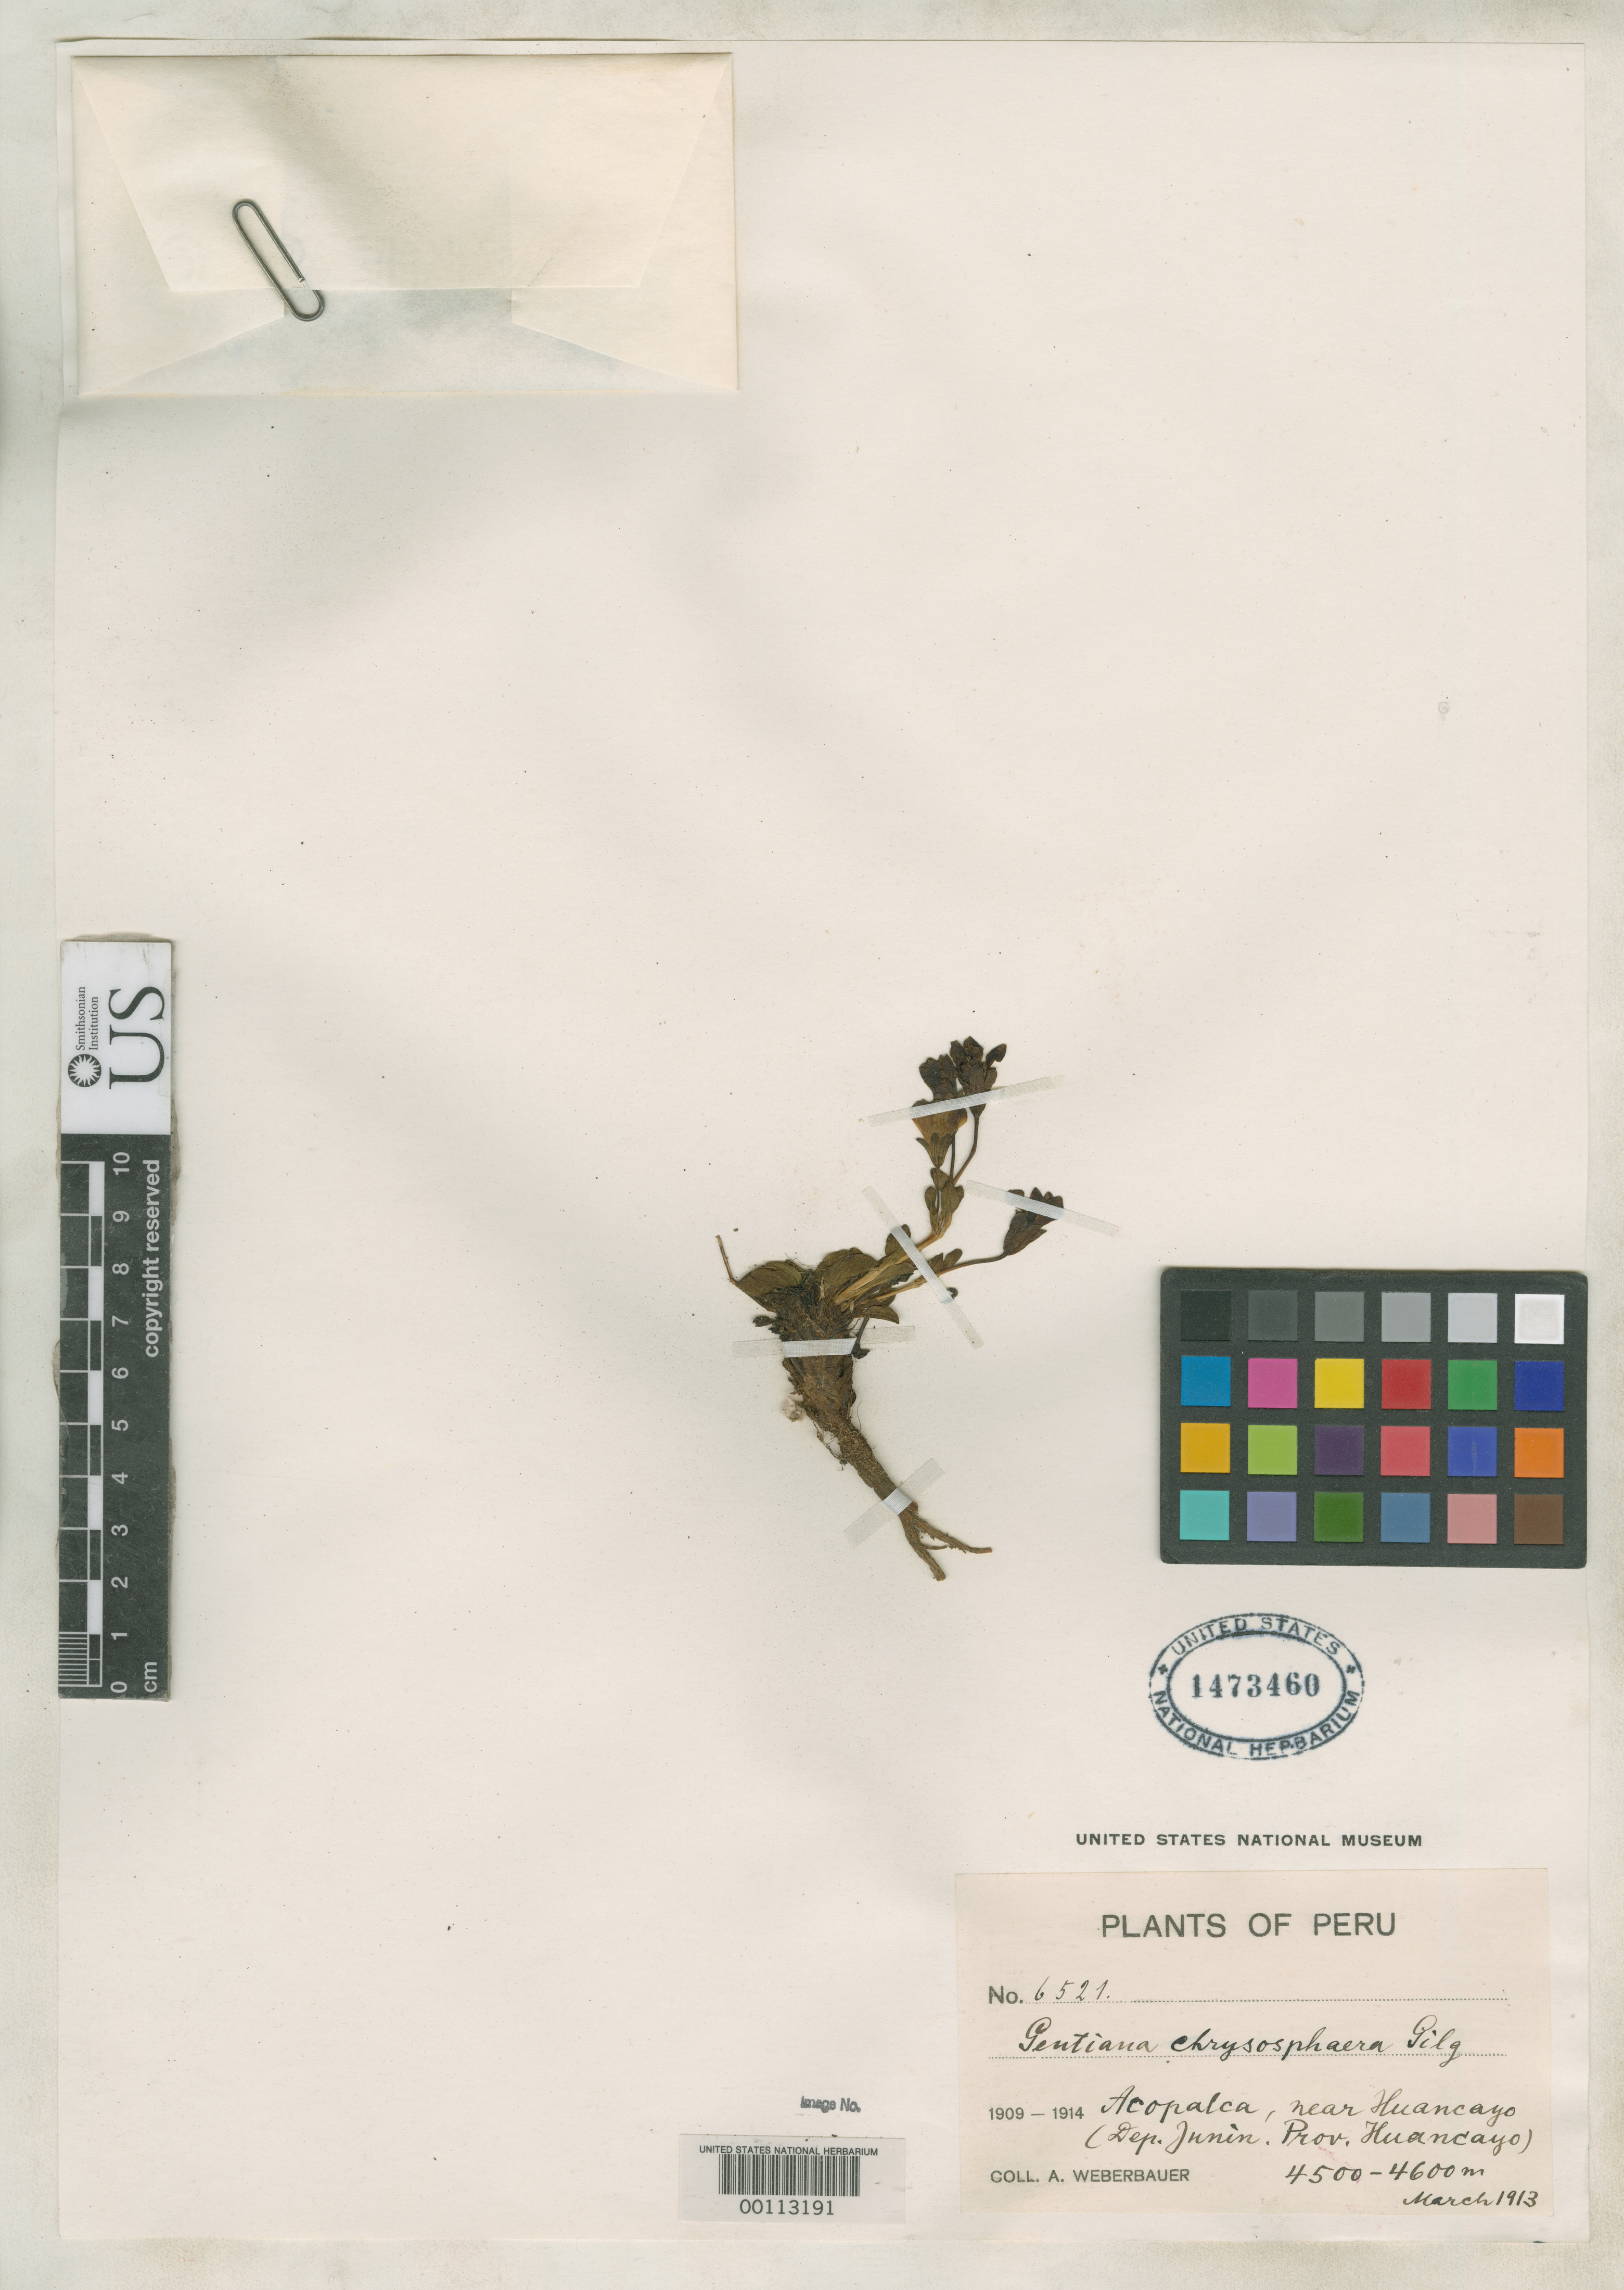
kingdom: Plantae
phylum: Tracheophyta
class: Magnoliopsida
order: Gentianales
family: Gentianaceae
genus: Gentiana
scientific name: Gentiana chrysosphaera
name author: Gilg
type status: Isotype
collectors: A. Weberbauer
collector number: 6521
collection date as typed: Mar 1913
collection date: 1913-03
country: Peru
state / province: Junín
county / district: Huancayo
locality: Acopalca, near Huancayo.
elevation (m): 4500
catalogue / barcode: US 1473460